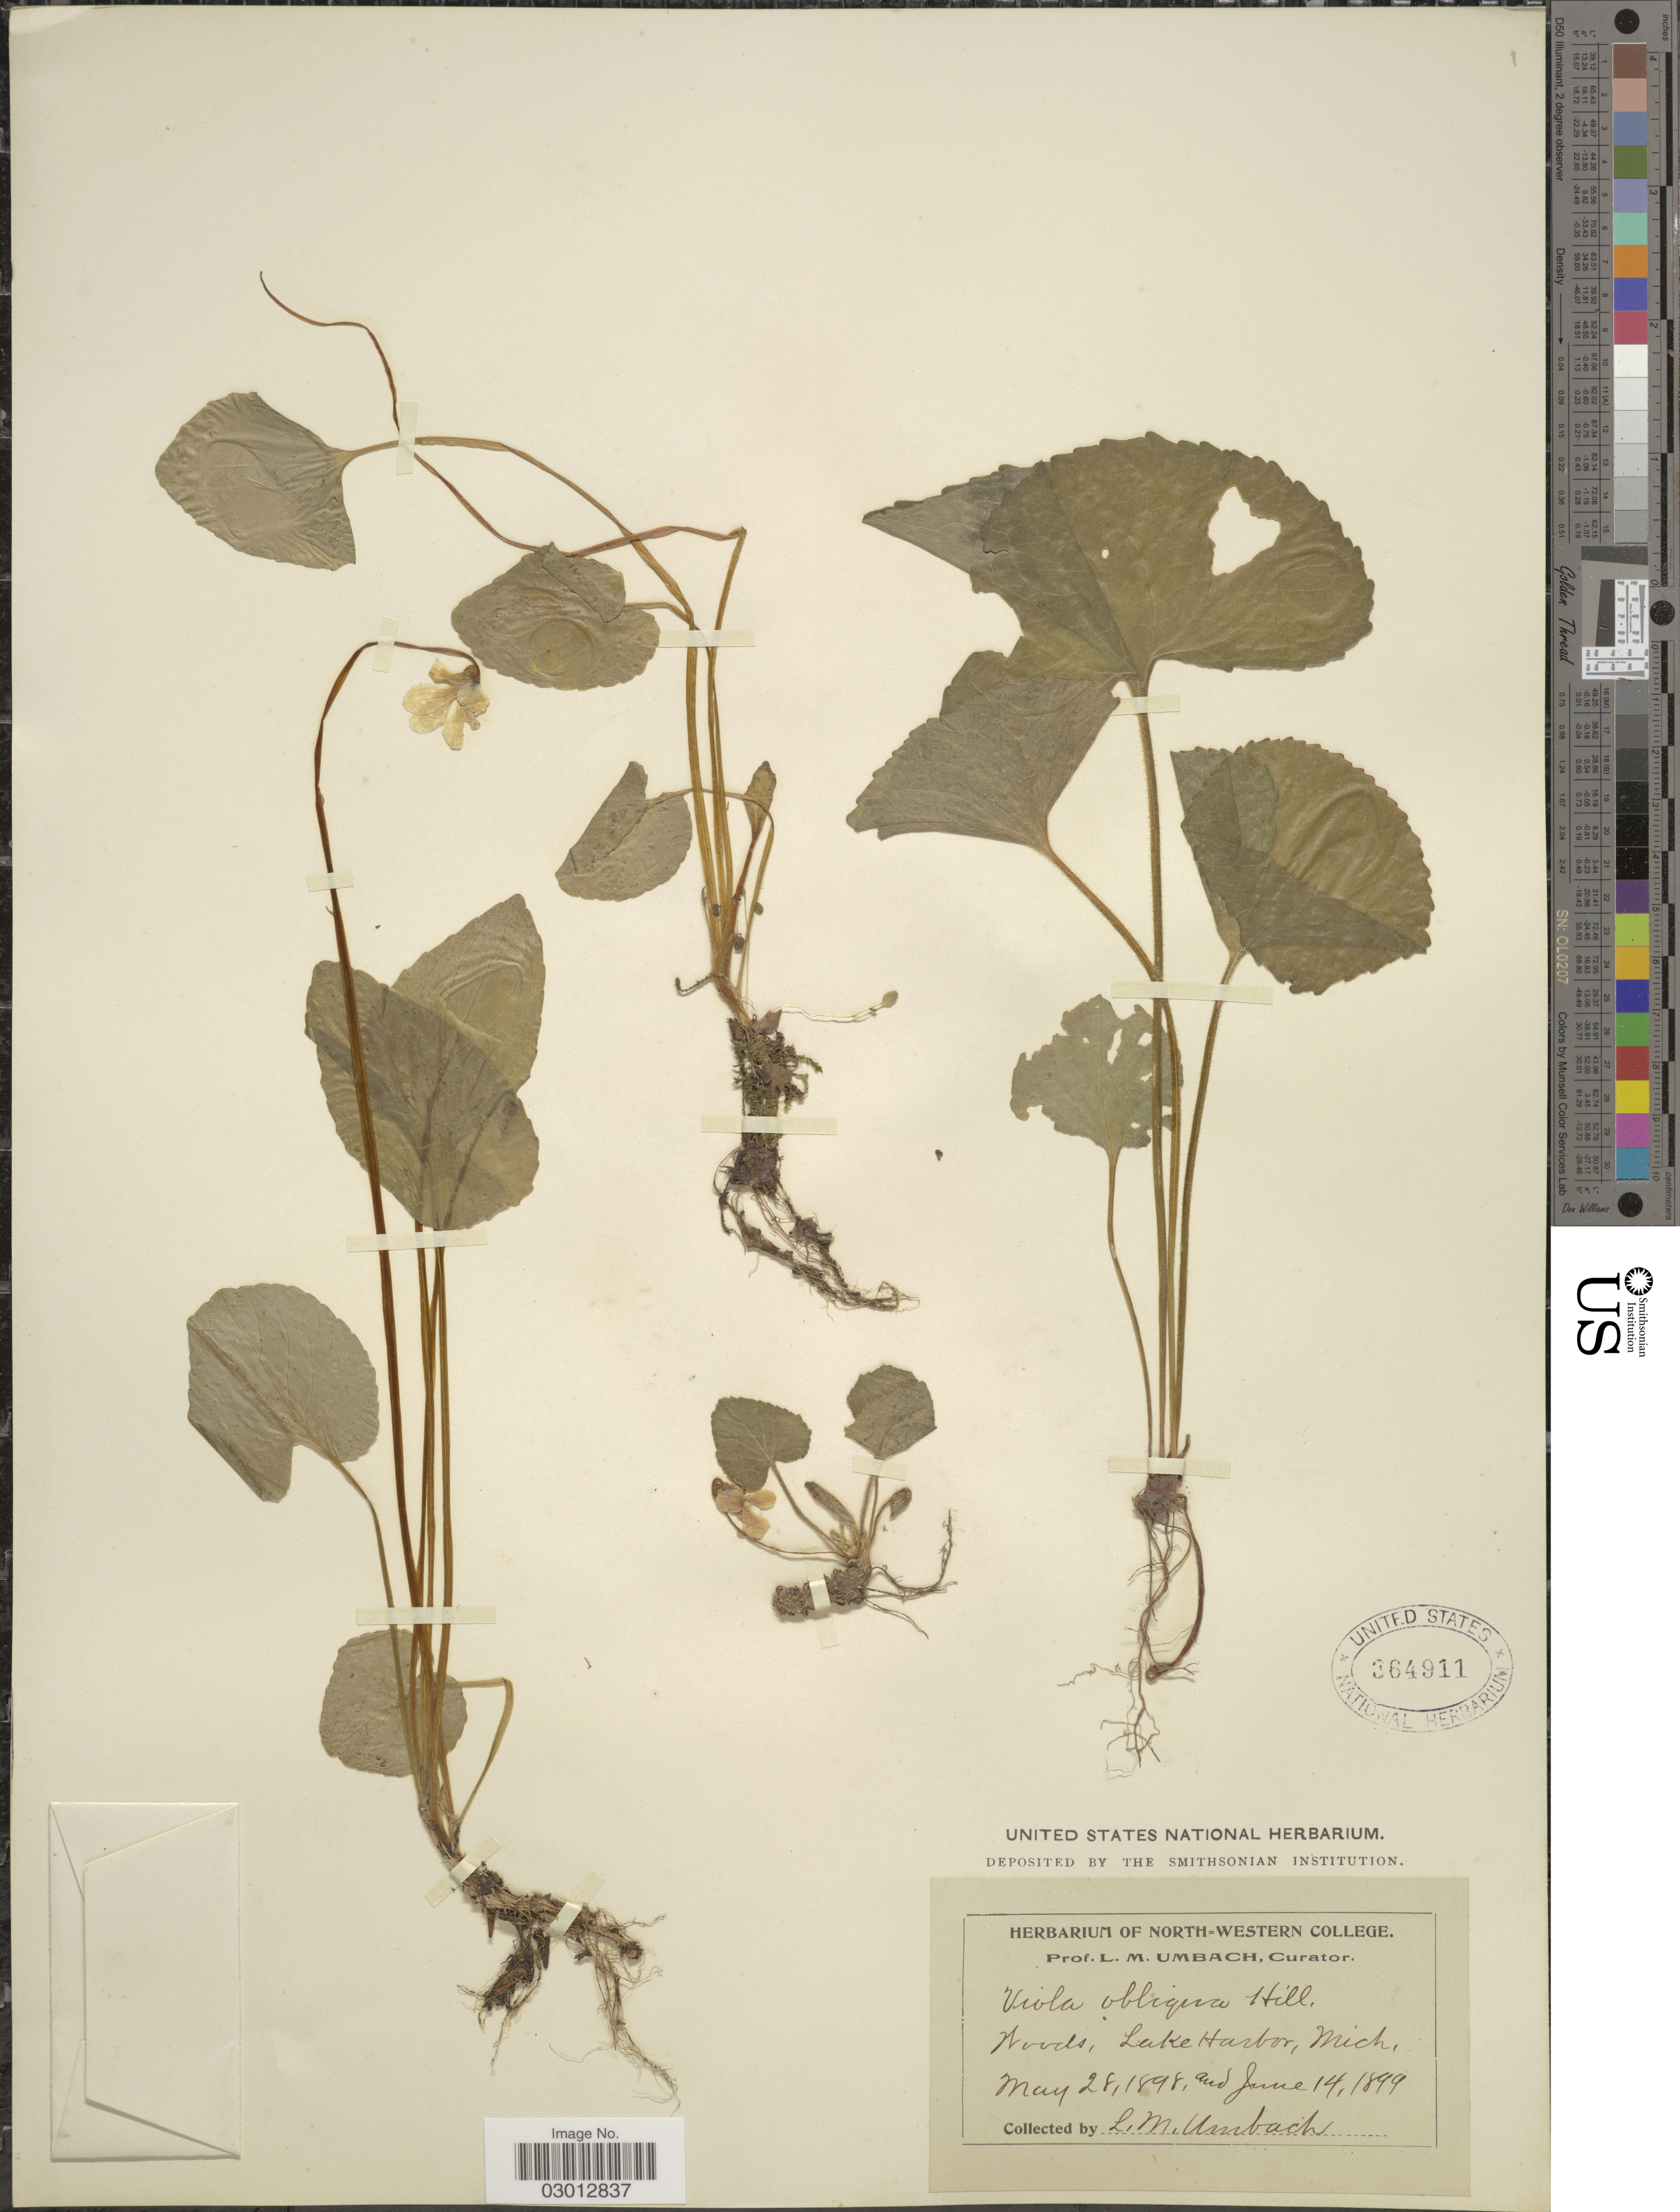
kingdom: Plantae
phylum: Tracheophyta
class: Magnoliopsida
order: Malpighiales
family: Violaceae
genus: Viola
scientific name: Viola papilionacea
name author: Pursh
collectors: L. M. Umbach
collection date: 1898-05-28/1899-06-14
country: United States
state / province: Michigan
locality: Lake Harbor, Mich.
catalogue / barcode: US 364911